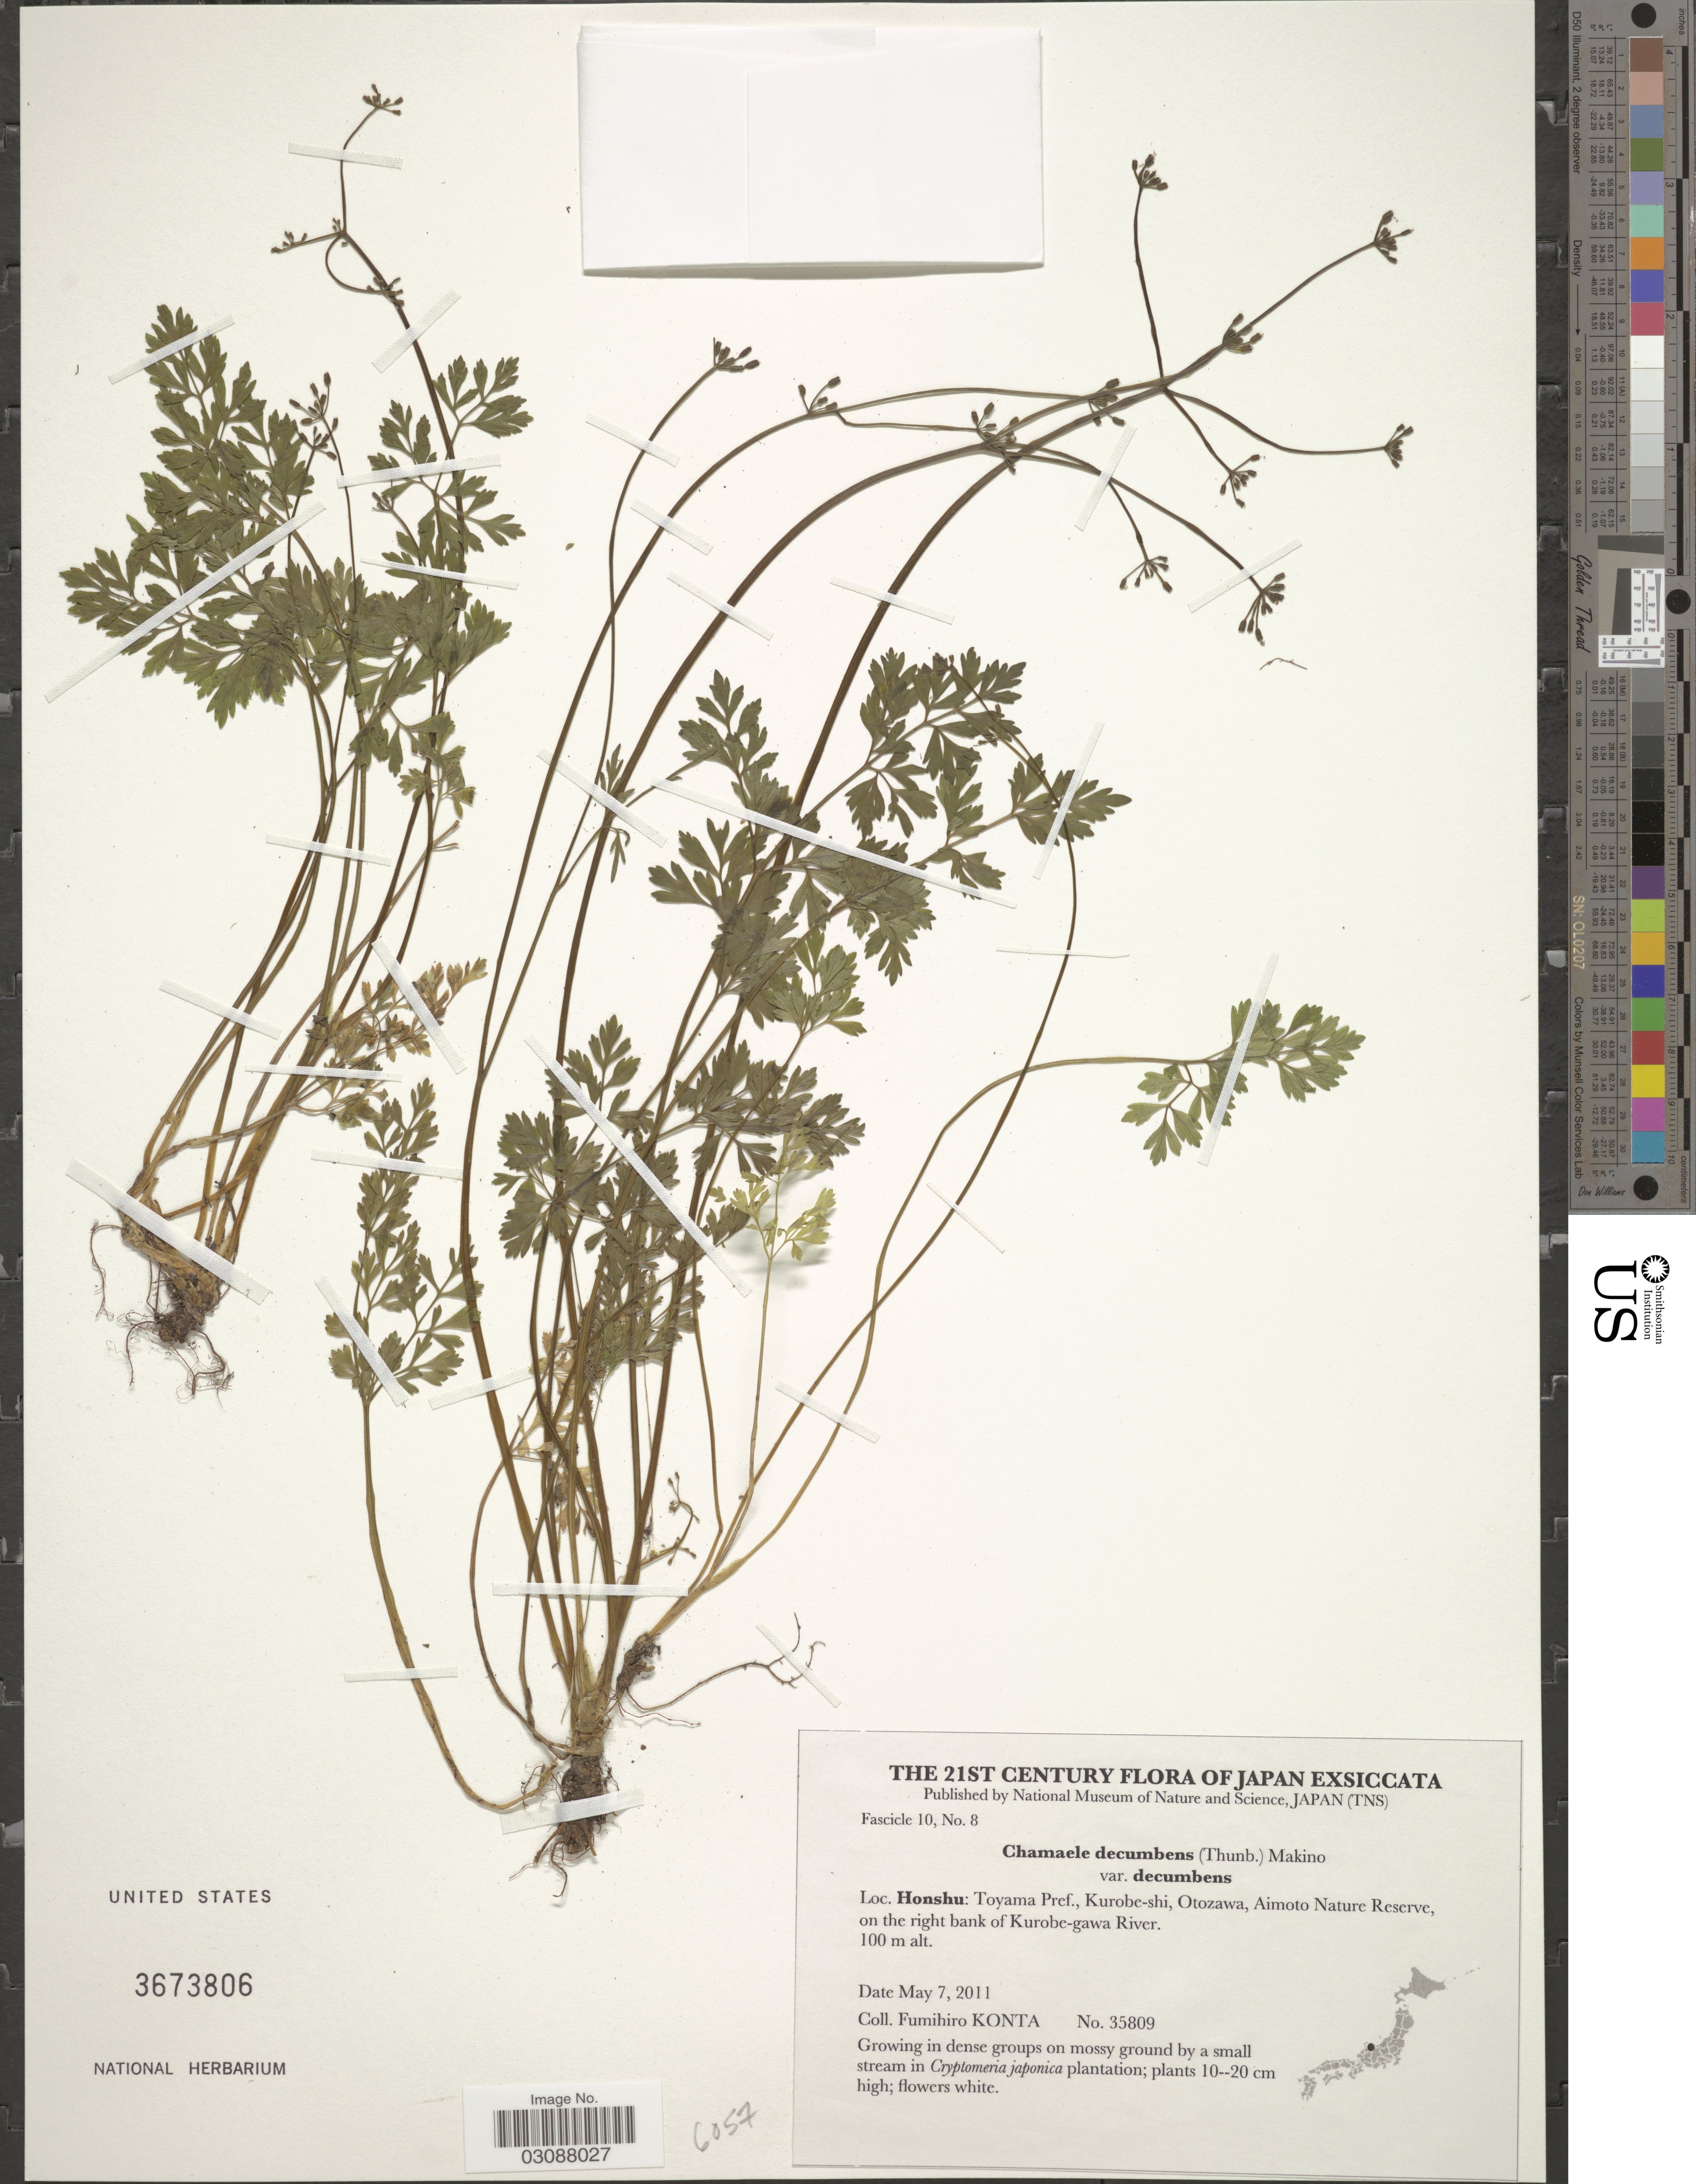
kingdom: Plantae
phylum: Tracheophyta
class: Magnoliopsida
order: Apiales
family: Apiaceae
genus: Chamaele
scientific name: Chamaele decumbens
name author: (Thunb.) Makino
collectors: F. Konta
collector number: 35809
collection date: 2011-05-07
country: Japan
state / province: Toyama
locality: Honshu: Toyama Pref., Kurobe-shi, Otozawa, Aimoto Nature Reserve, on the right bank of Kurobe-gawa River.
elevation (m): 100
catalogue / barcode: US 3673806